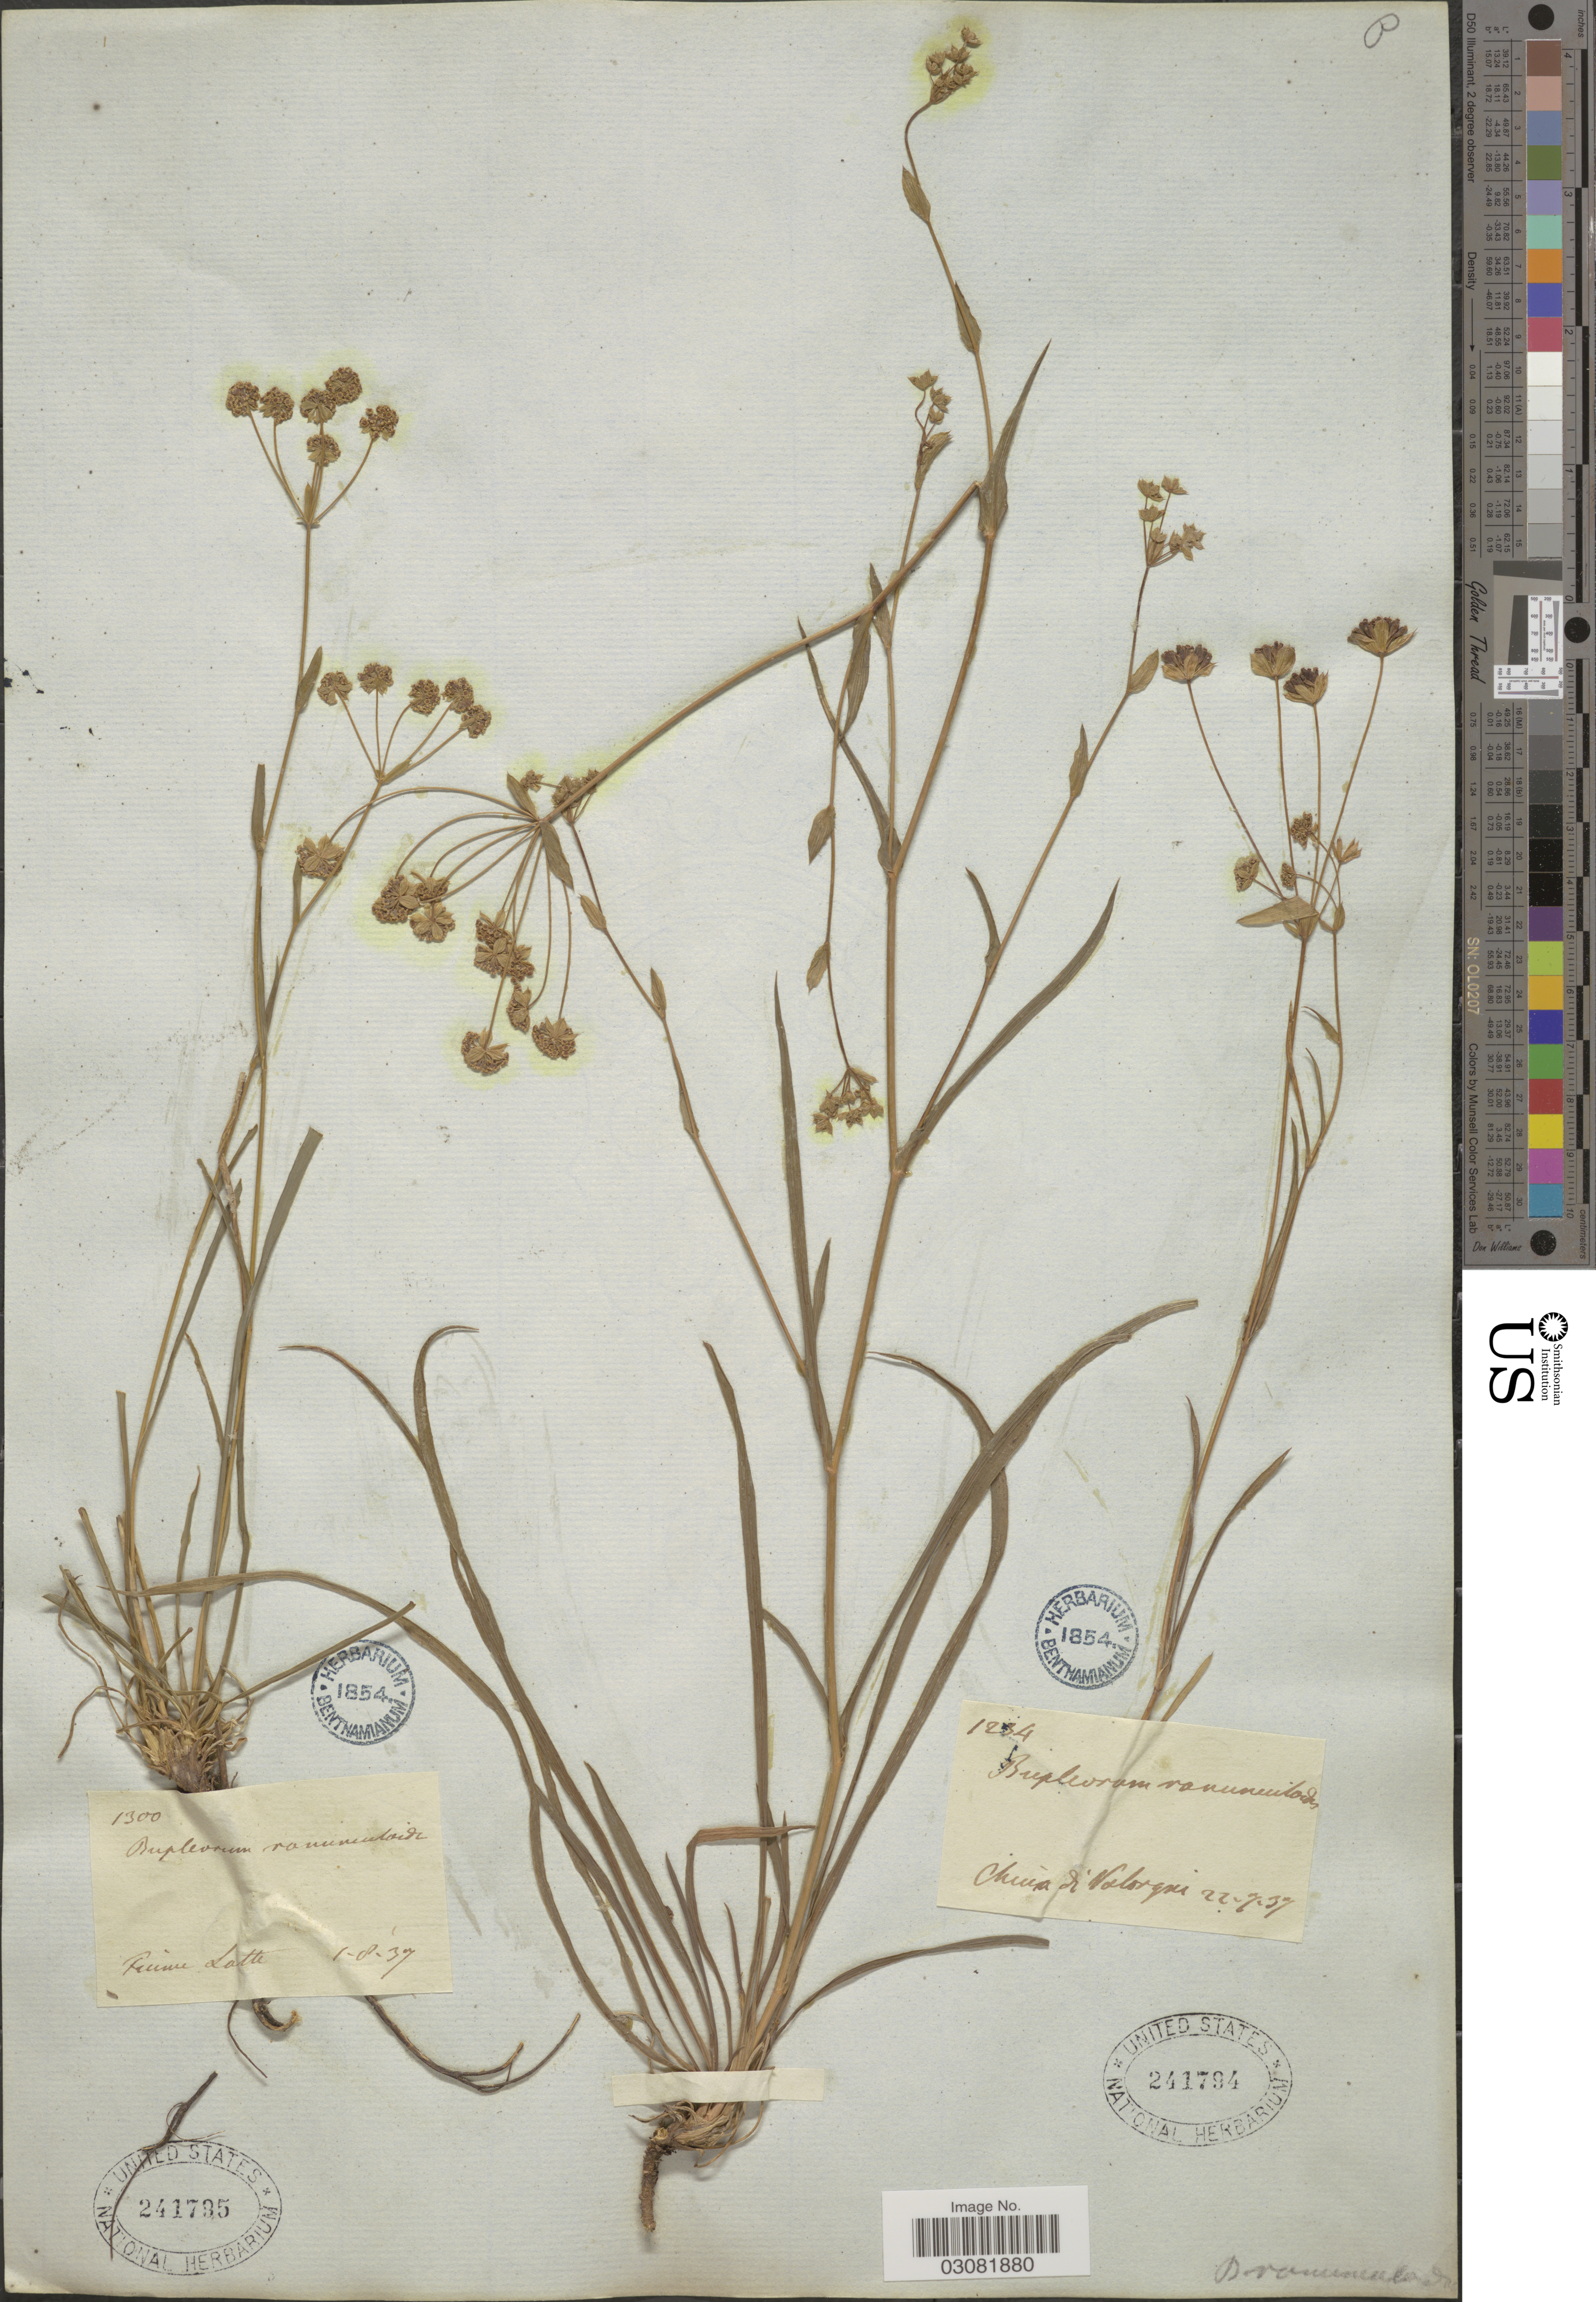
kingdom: Plantae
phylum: Tracheophyta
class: Magnoliopsida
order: Apiales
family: Apiaceae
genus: Bupleurum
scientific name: Bupleurum ranunculoides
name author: L.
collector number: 1234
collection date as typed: Transcribed d/m/y: 22/7/37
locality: Chiva di Nalorgni. [interpreted]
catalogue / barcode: US 241794